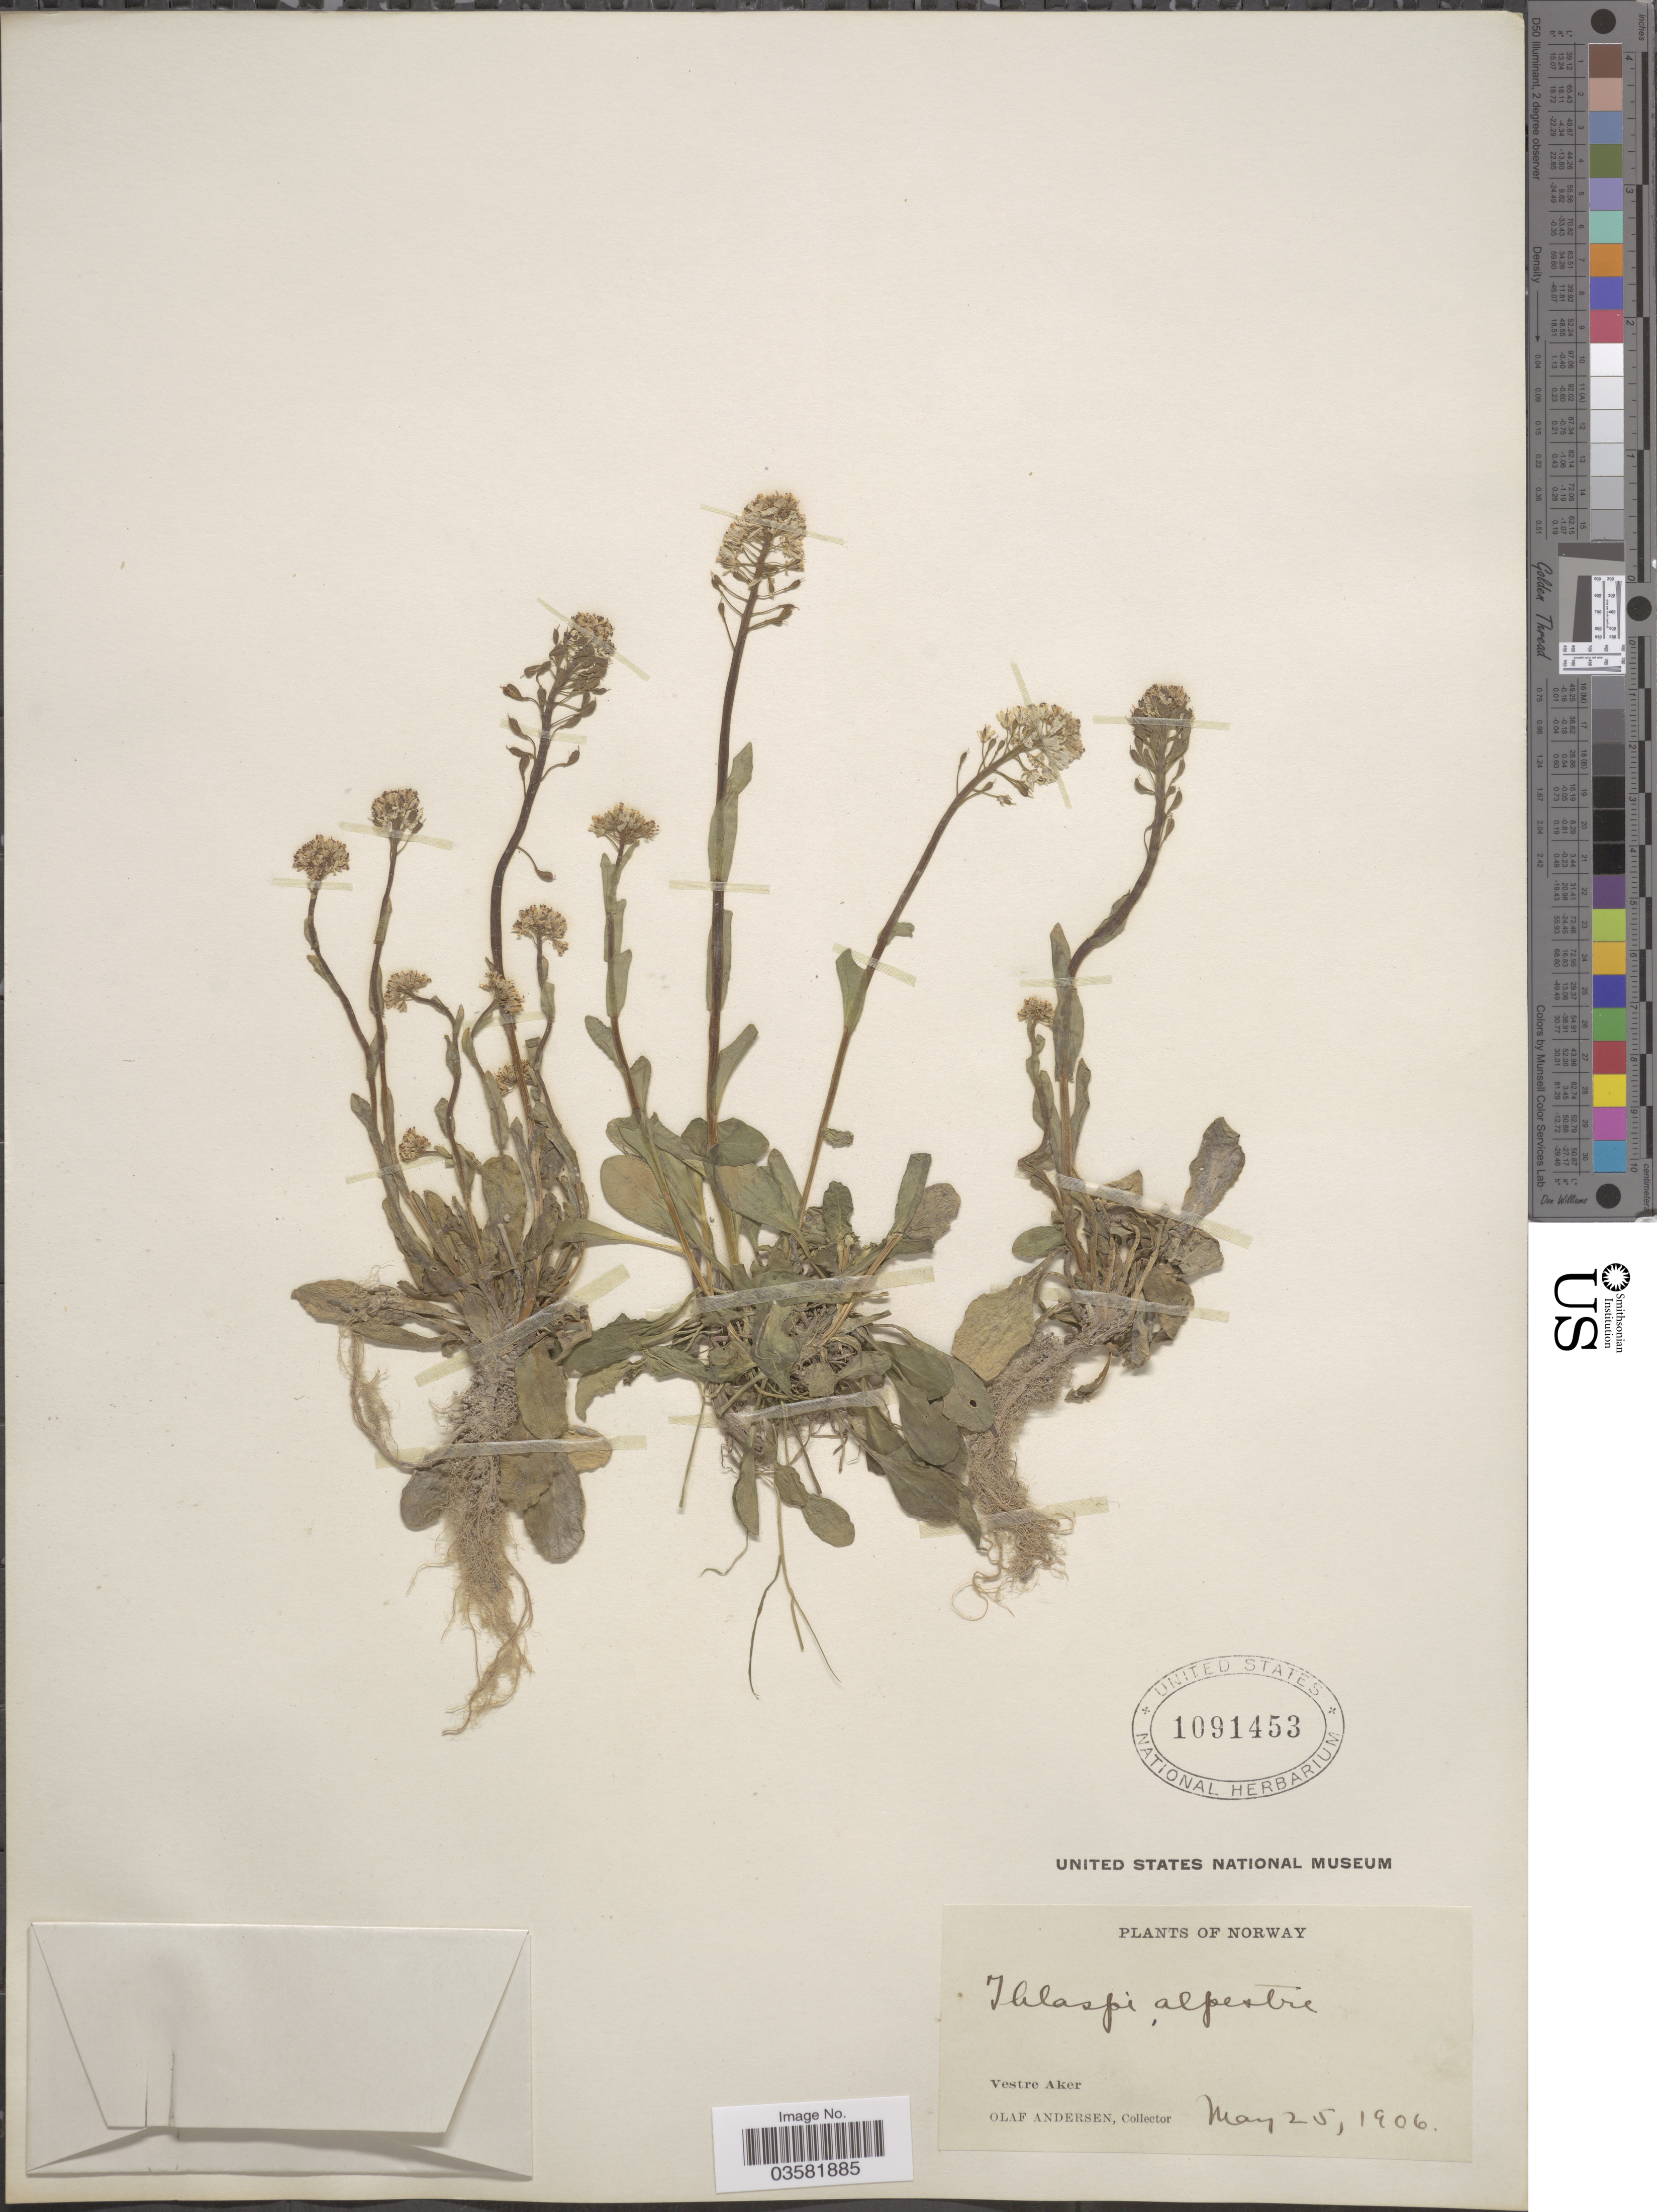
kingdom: Plantae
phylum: Tracheophyta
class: Magnoliopsida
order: Brassicales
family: Brassicaceae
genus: Thlaspi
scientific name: Thlaspi alpestre L. nom. illeg.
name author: L.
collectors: O. Andersen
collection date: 1906-05-25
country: Norway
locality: Vestre Aker.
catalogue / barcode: US 1091453